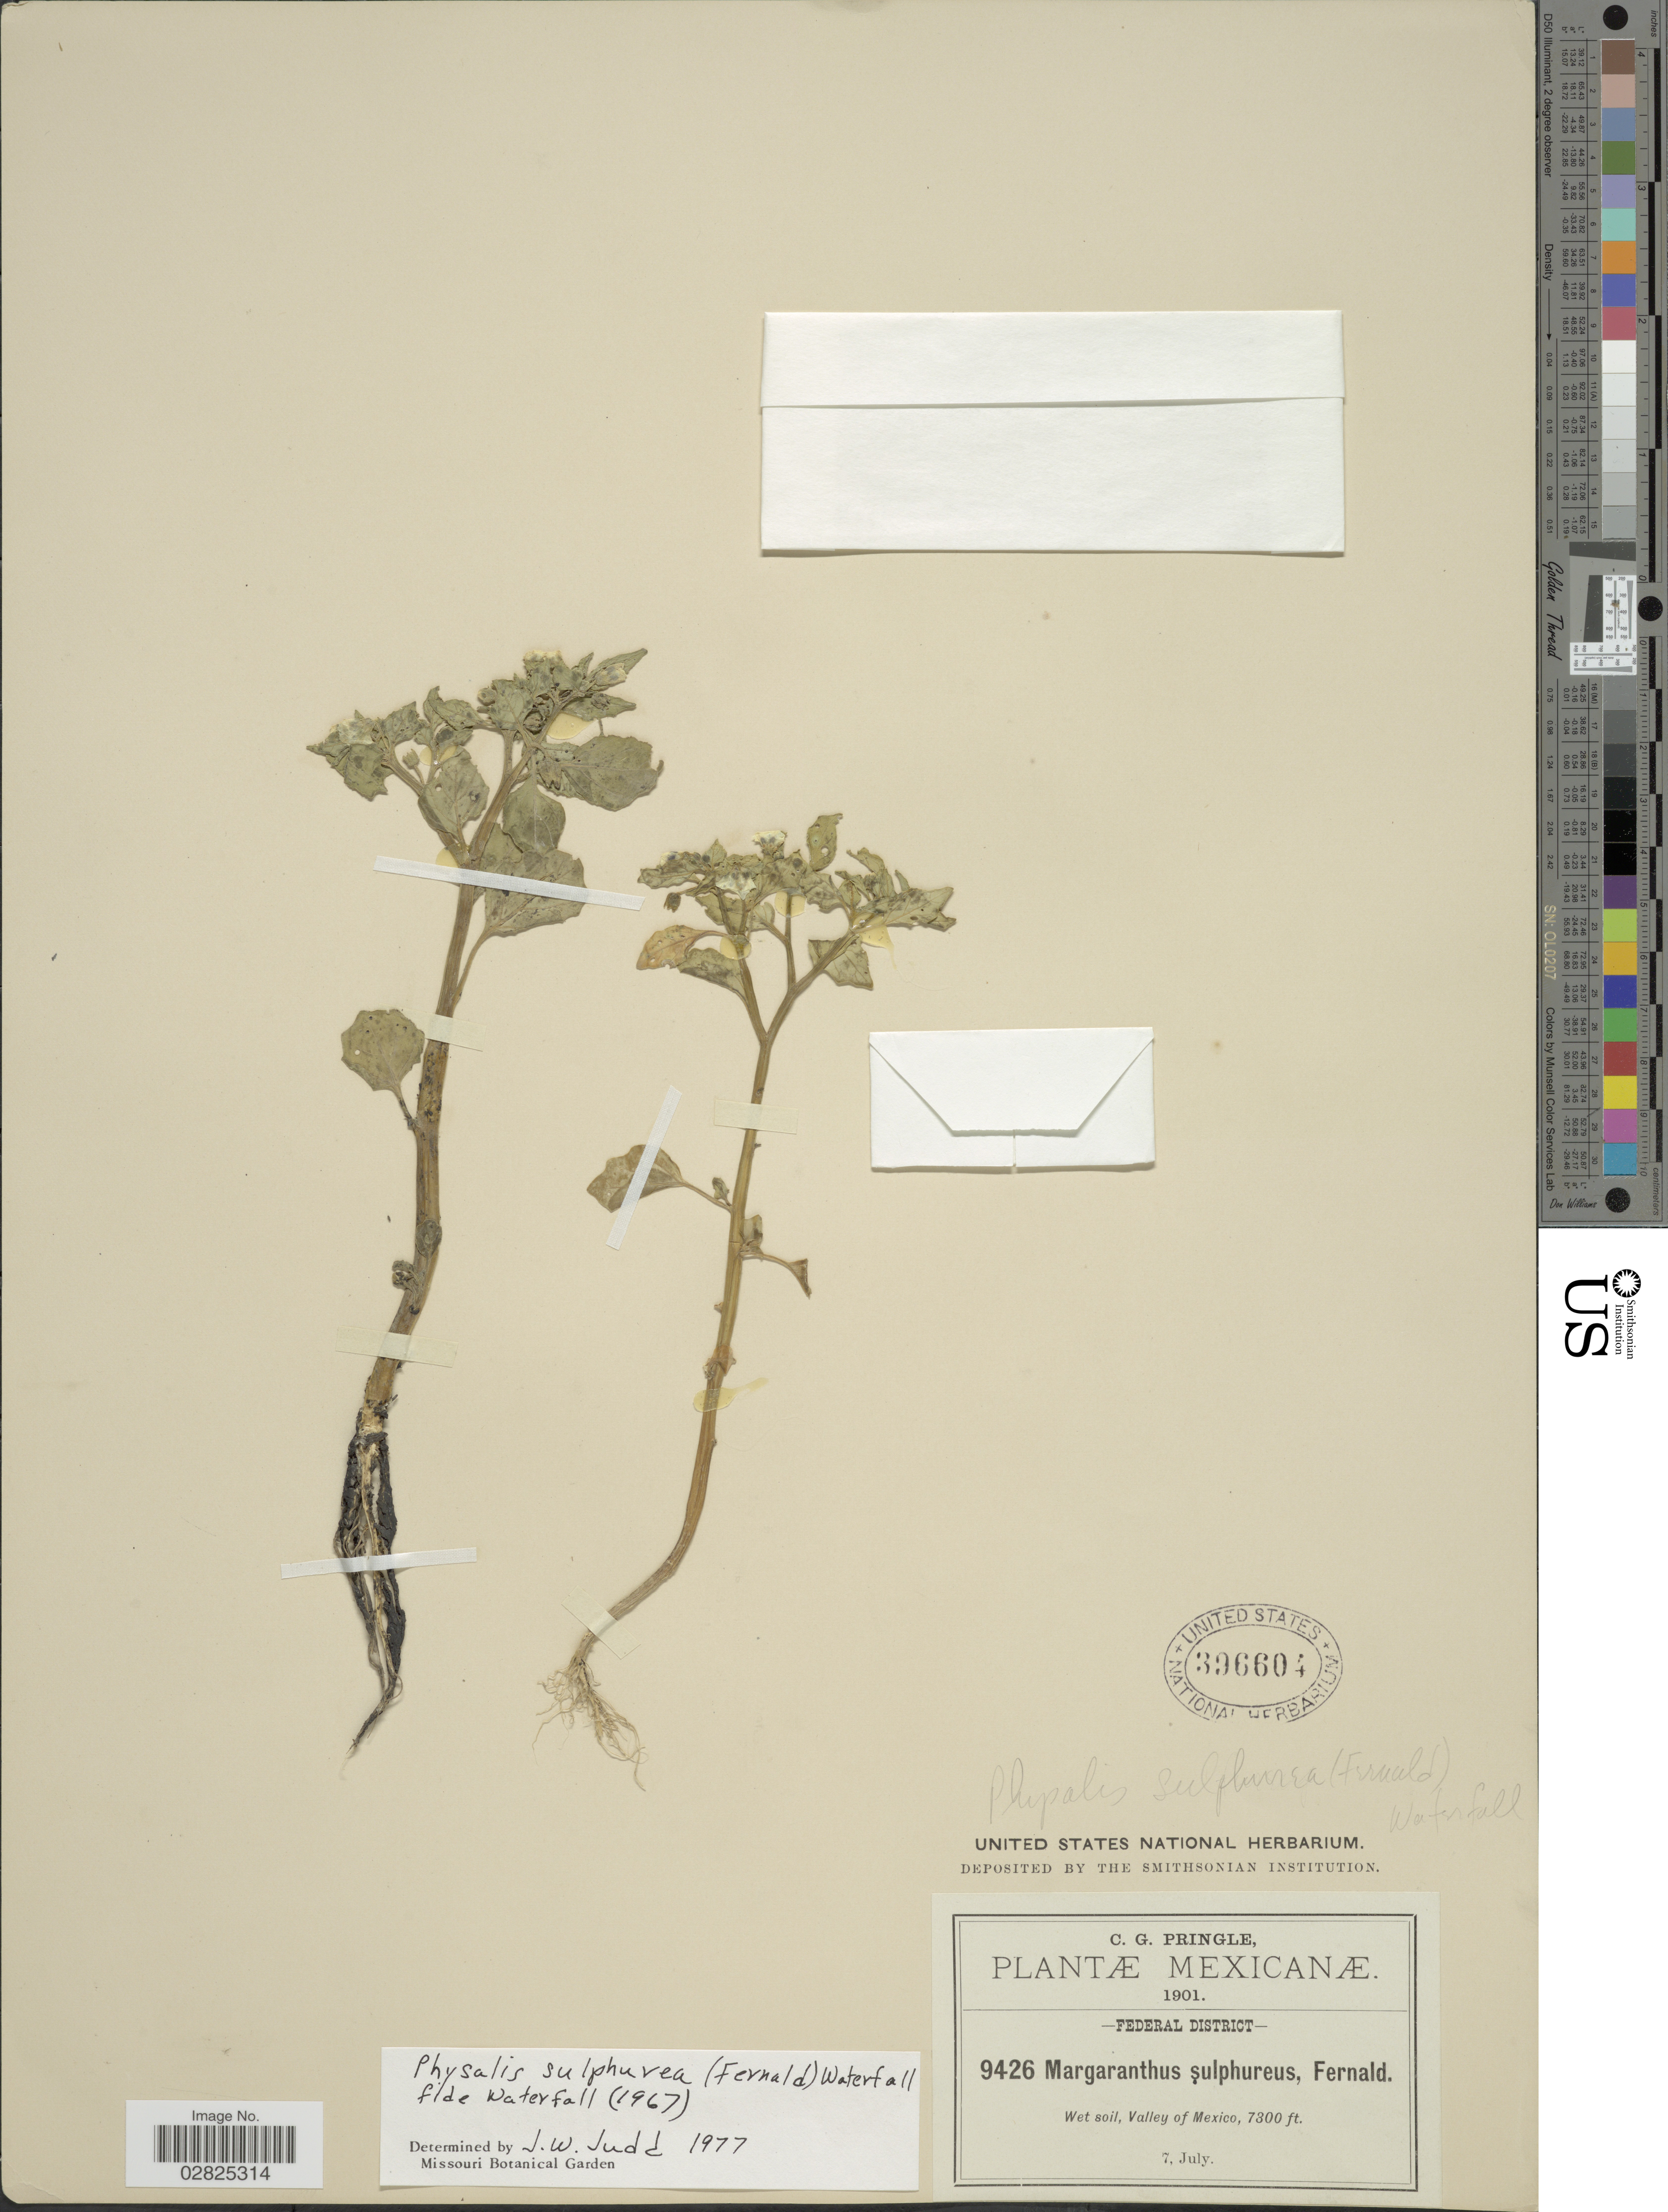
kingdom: Plantae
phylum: Tracheophyta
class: Magnoliopsida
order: Solanales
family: Solanaceae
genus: Physalis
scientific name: Physalis sulphurea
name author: (Fernald) Waterf.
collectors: C. G. Pringle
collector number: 9426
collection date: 1901-07-07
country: Mexico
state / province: Distrito Federal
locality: Federal District, Wet soil, Valley of Mexico.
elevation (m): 2225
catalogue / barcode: US 396604